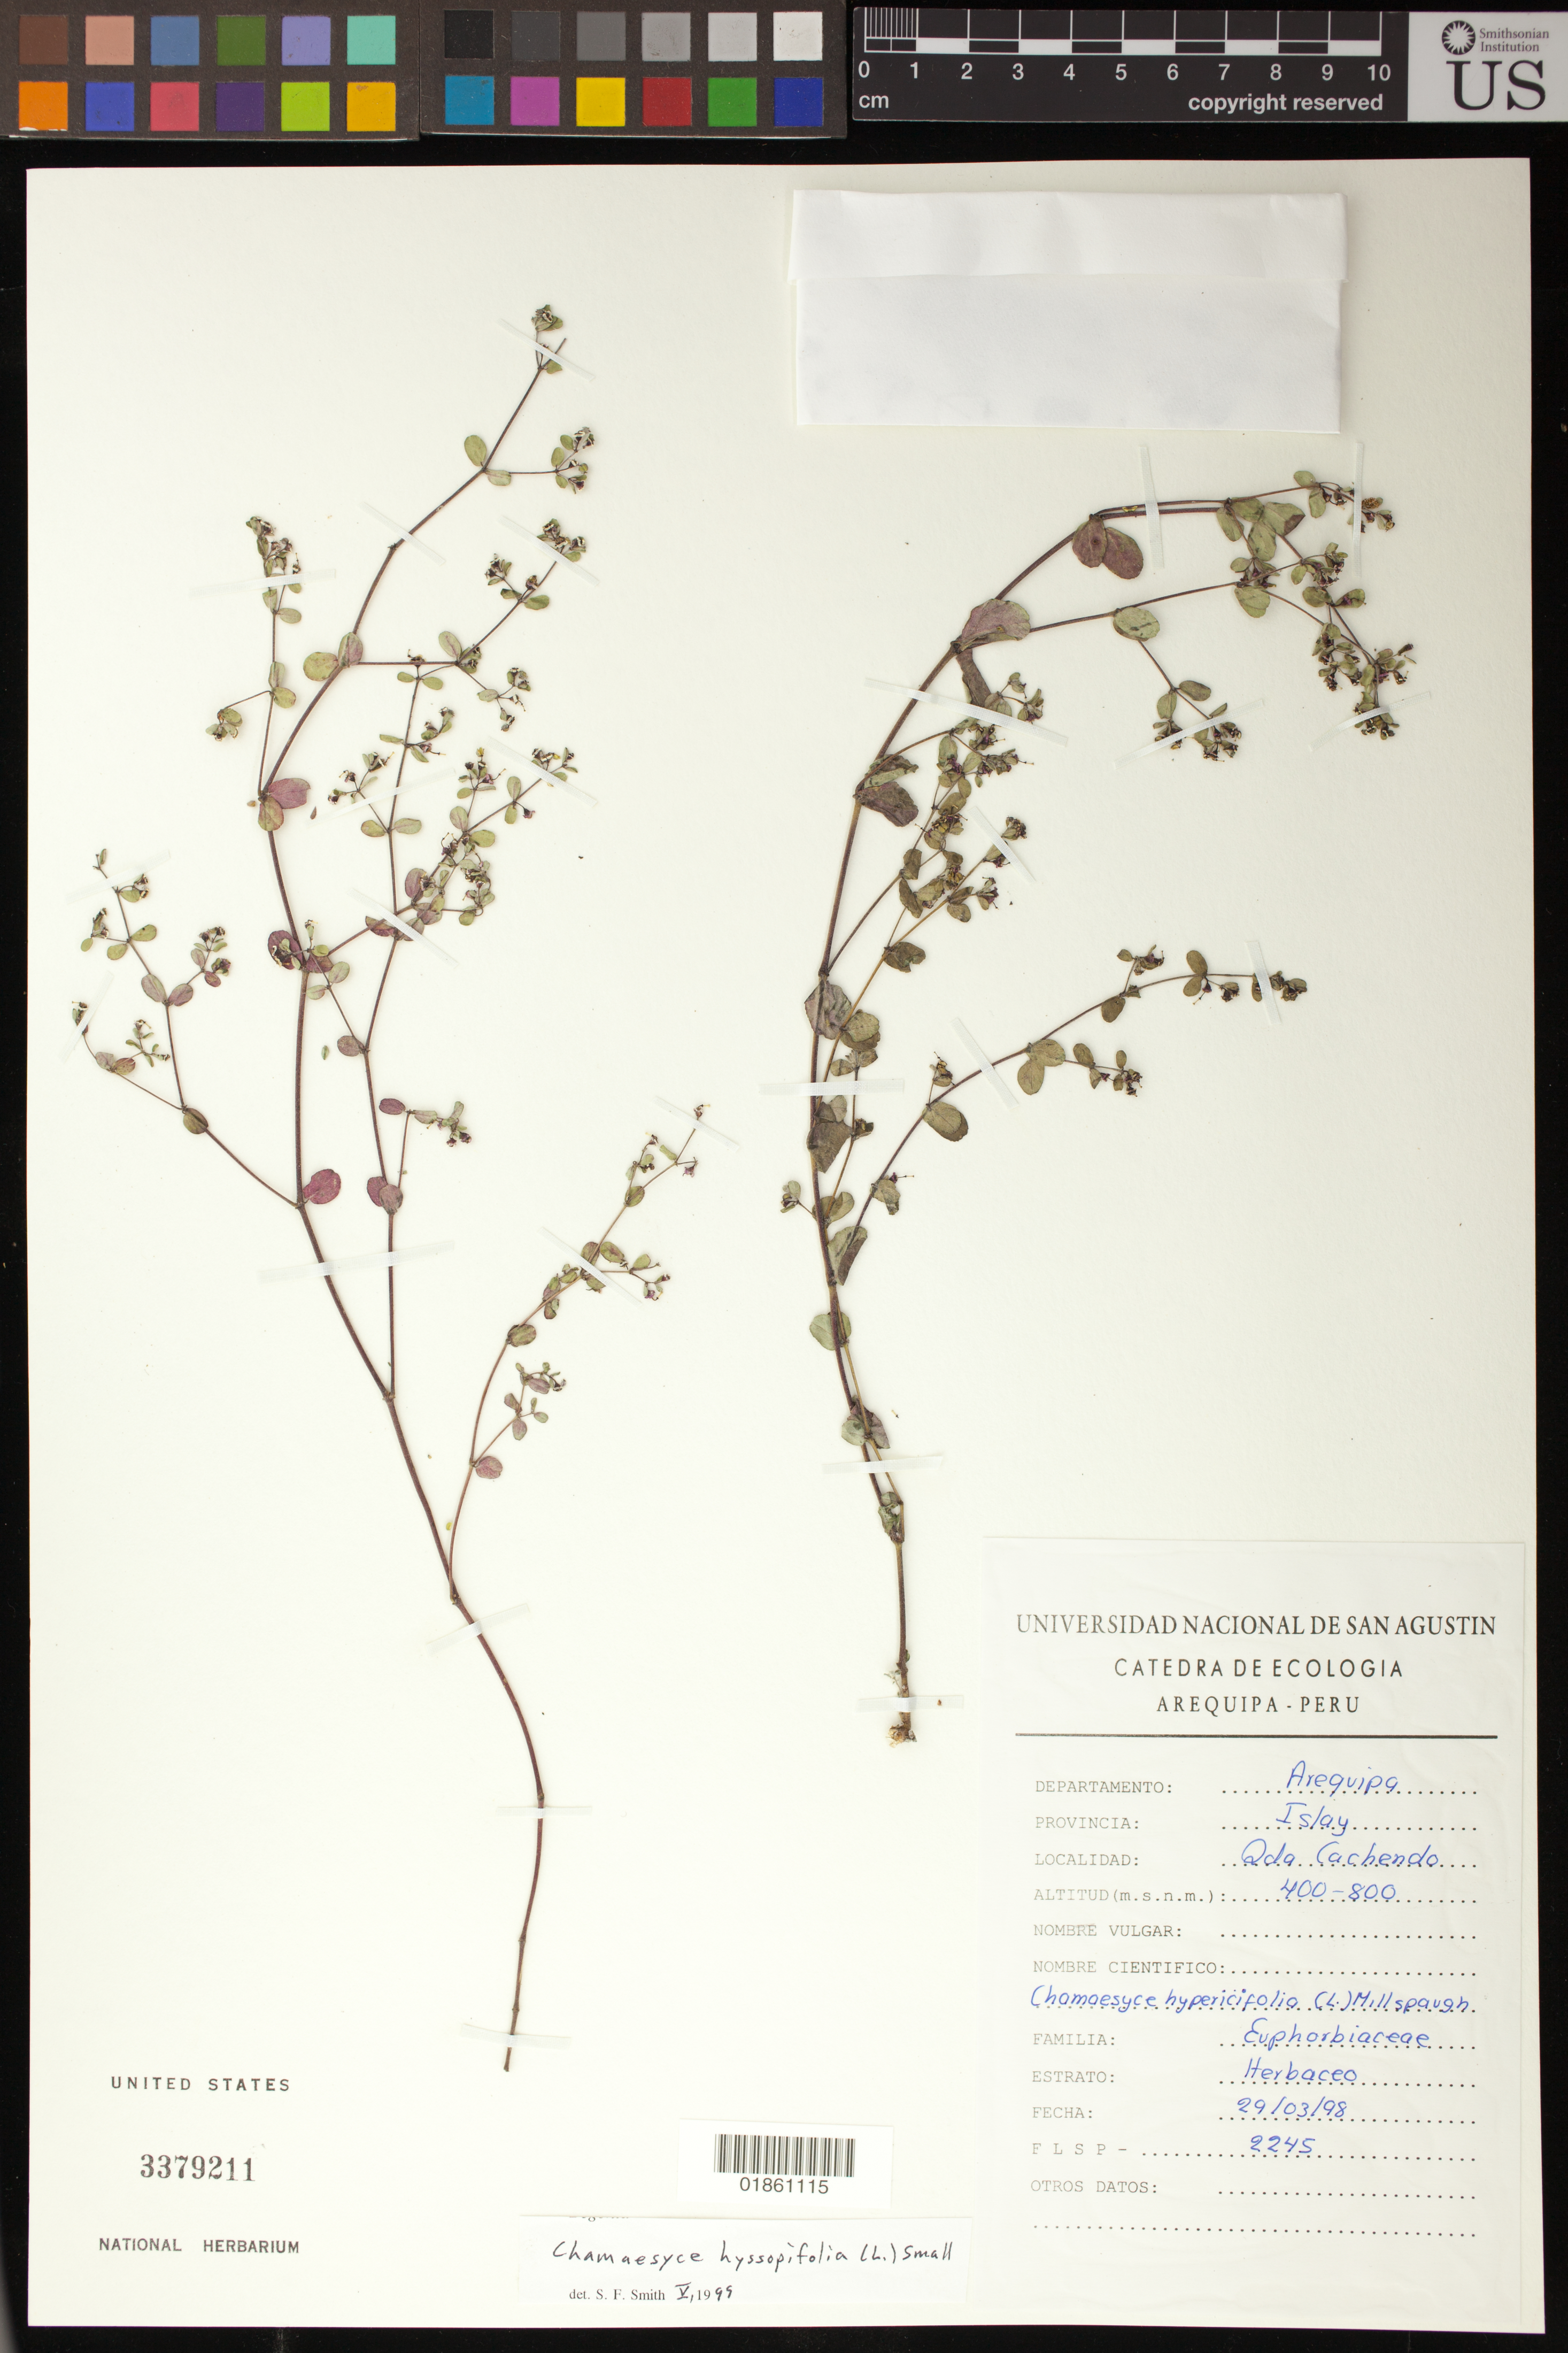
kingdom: Plantae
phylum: Tracheophyta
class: Magnoliopsida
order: Malpighiales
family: Euphorbiaceae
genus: Euphorbia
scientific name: Euphorbia hyssopifolia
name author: L.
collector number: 2245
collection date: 1998-03-29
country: Peru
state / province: Arequipa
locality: Islay; Oda Cachendo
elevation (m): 400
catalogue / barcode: US 3379211